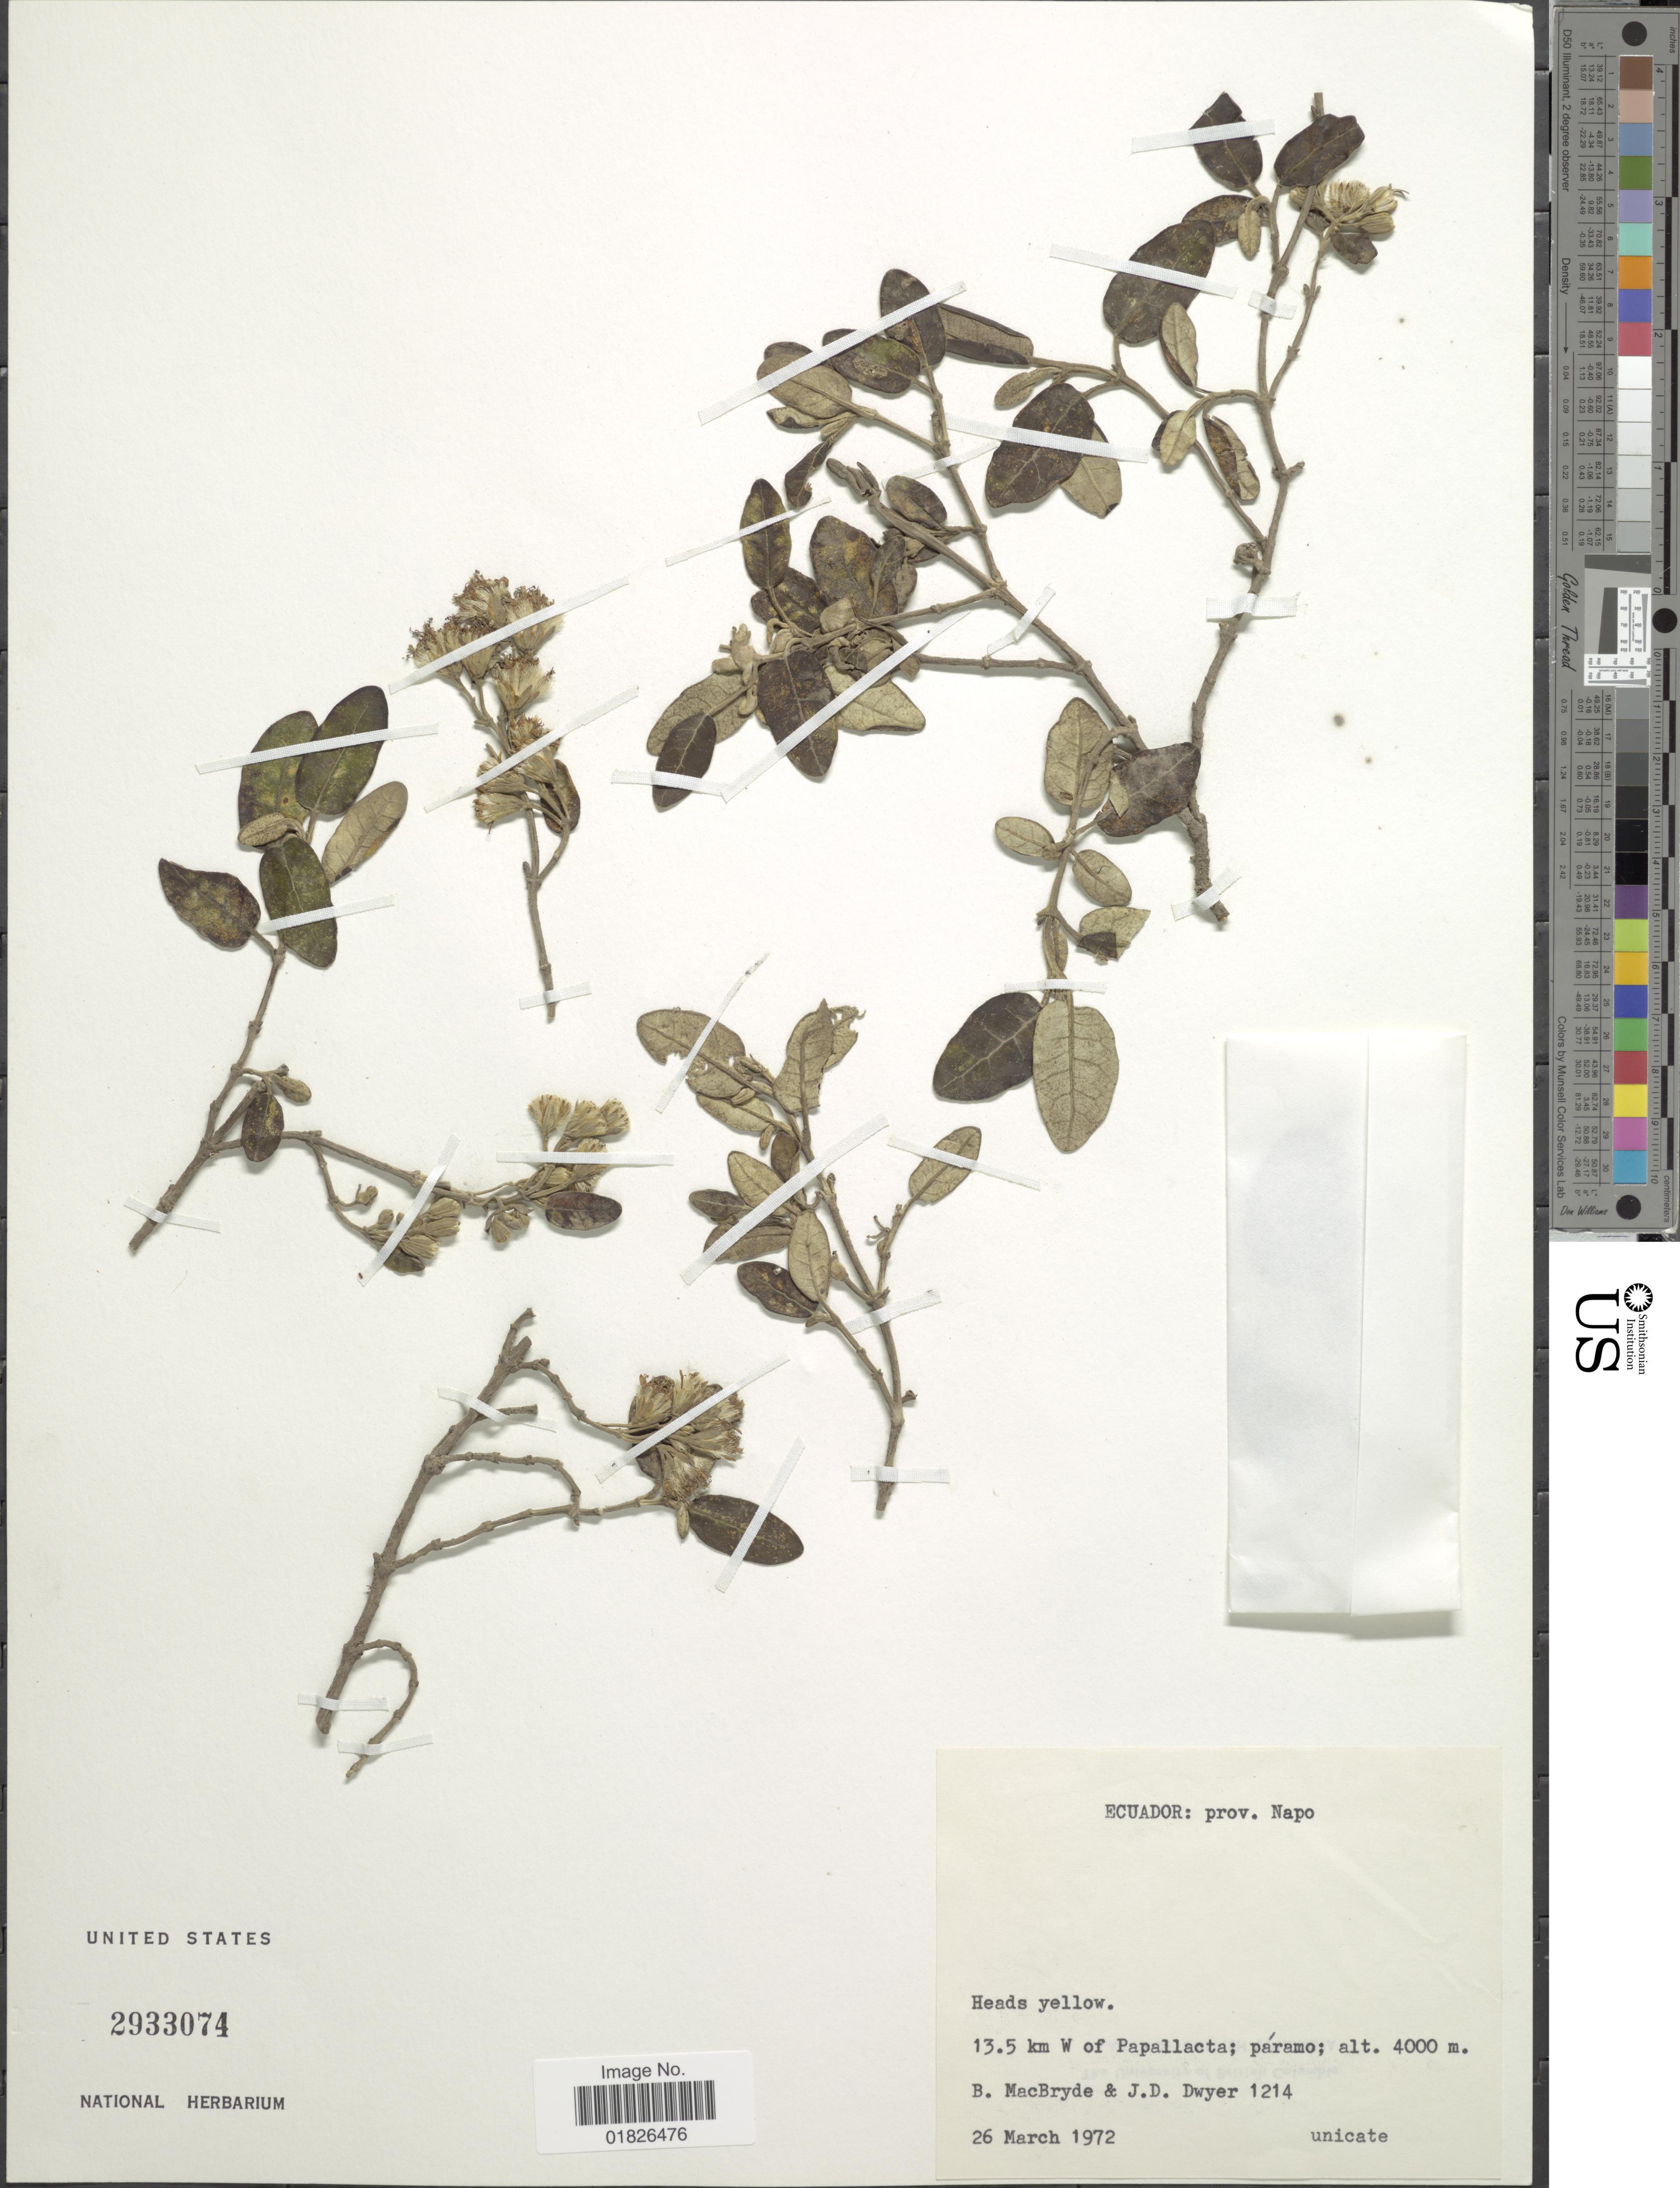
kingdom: Plantae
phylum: Tracheophyta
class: Magnoliopsida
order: Asterales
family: Asteraceae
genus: Gynoxys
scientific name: Gynoxys napoensis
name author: H. Rob.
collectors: B. MacBryde & J. D. Dwyer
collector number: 1214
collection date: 1972-03-26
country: Ecuador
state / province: Napo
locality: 13.5 km W of Papallacta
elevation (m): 4000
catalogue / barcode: US 2933074